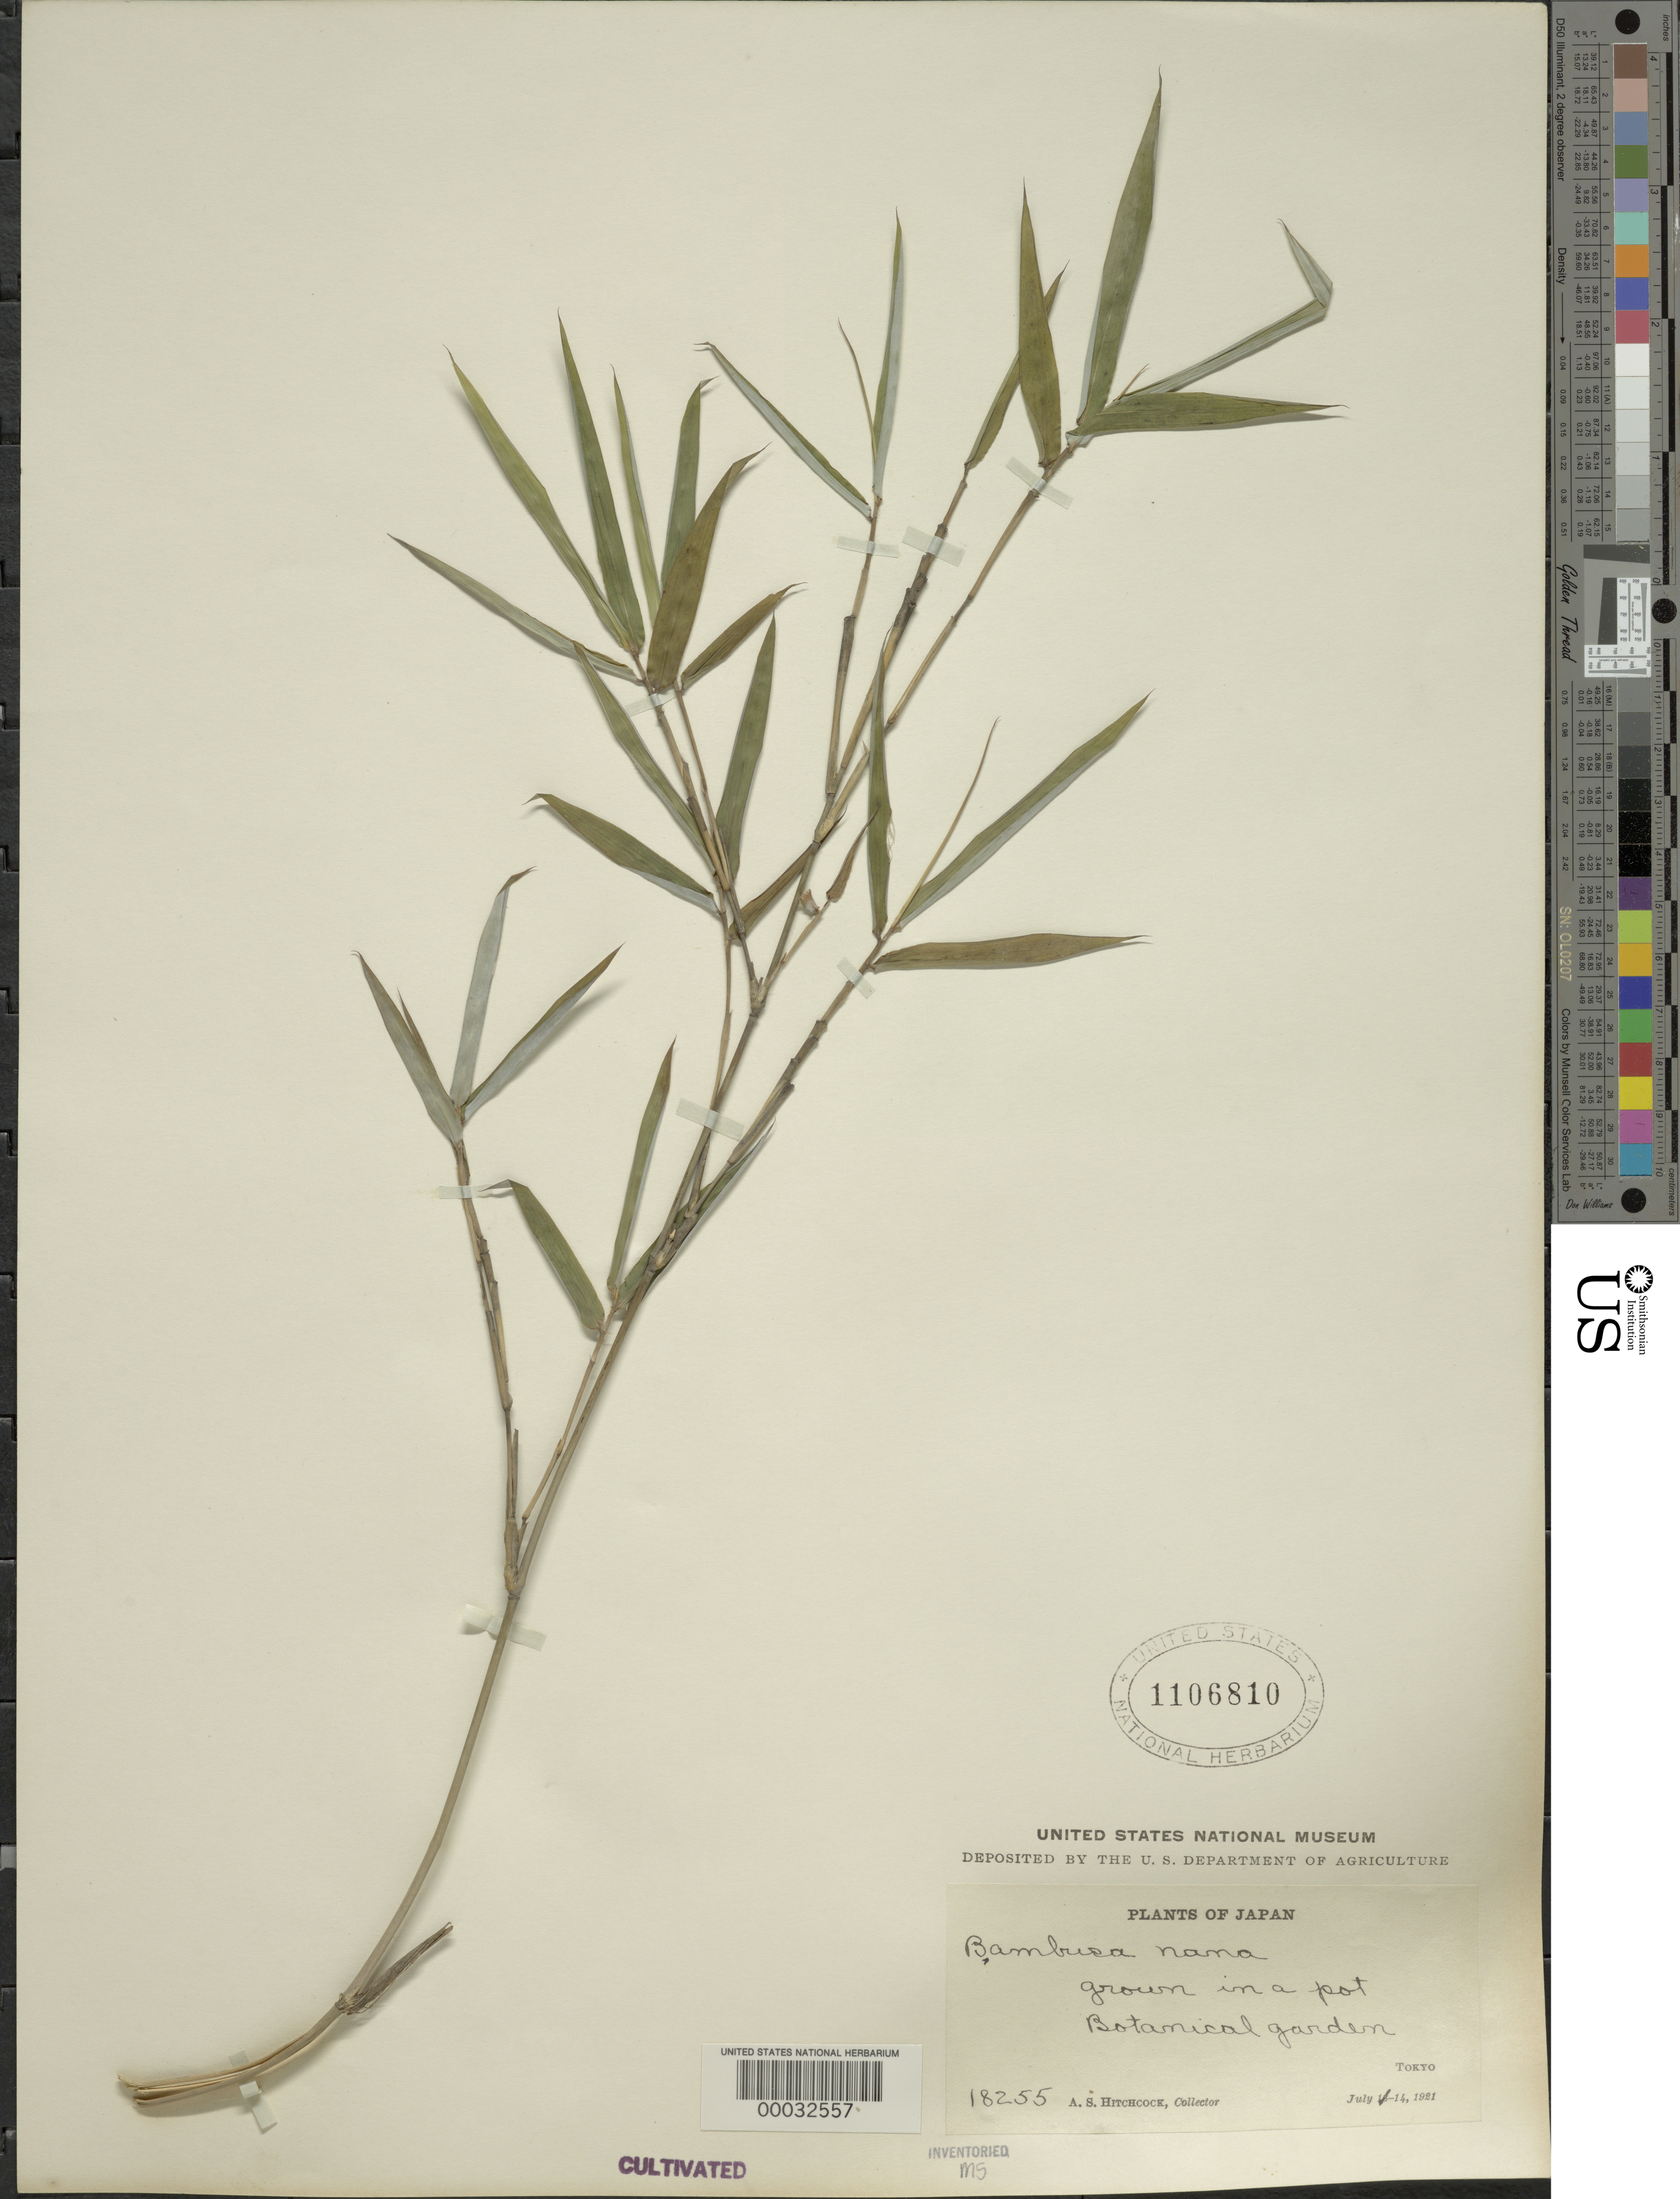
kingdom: Plantae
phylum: Tracheophyta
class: Liliopsida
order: Poales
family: Poaceae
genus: Bambusa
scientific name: Bambusa multiplex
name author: (Lour.) Raeusch. ex Schult. & Schult. f.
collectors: A. S. Hitchcock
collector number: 18255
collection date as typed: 01 Jul 1921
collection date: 1921-07-01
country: Japan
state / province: Tokyo, Federal City of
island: Honshu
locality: Botanical garden-tokyo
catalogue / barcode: US 1106810